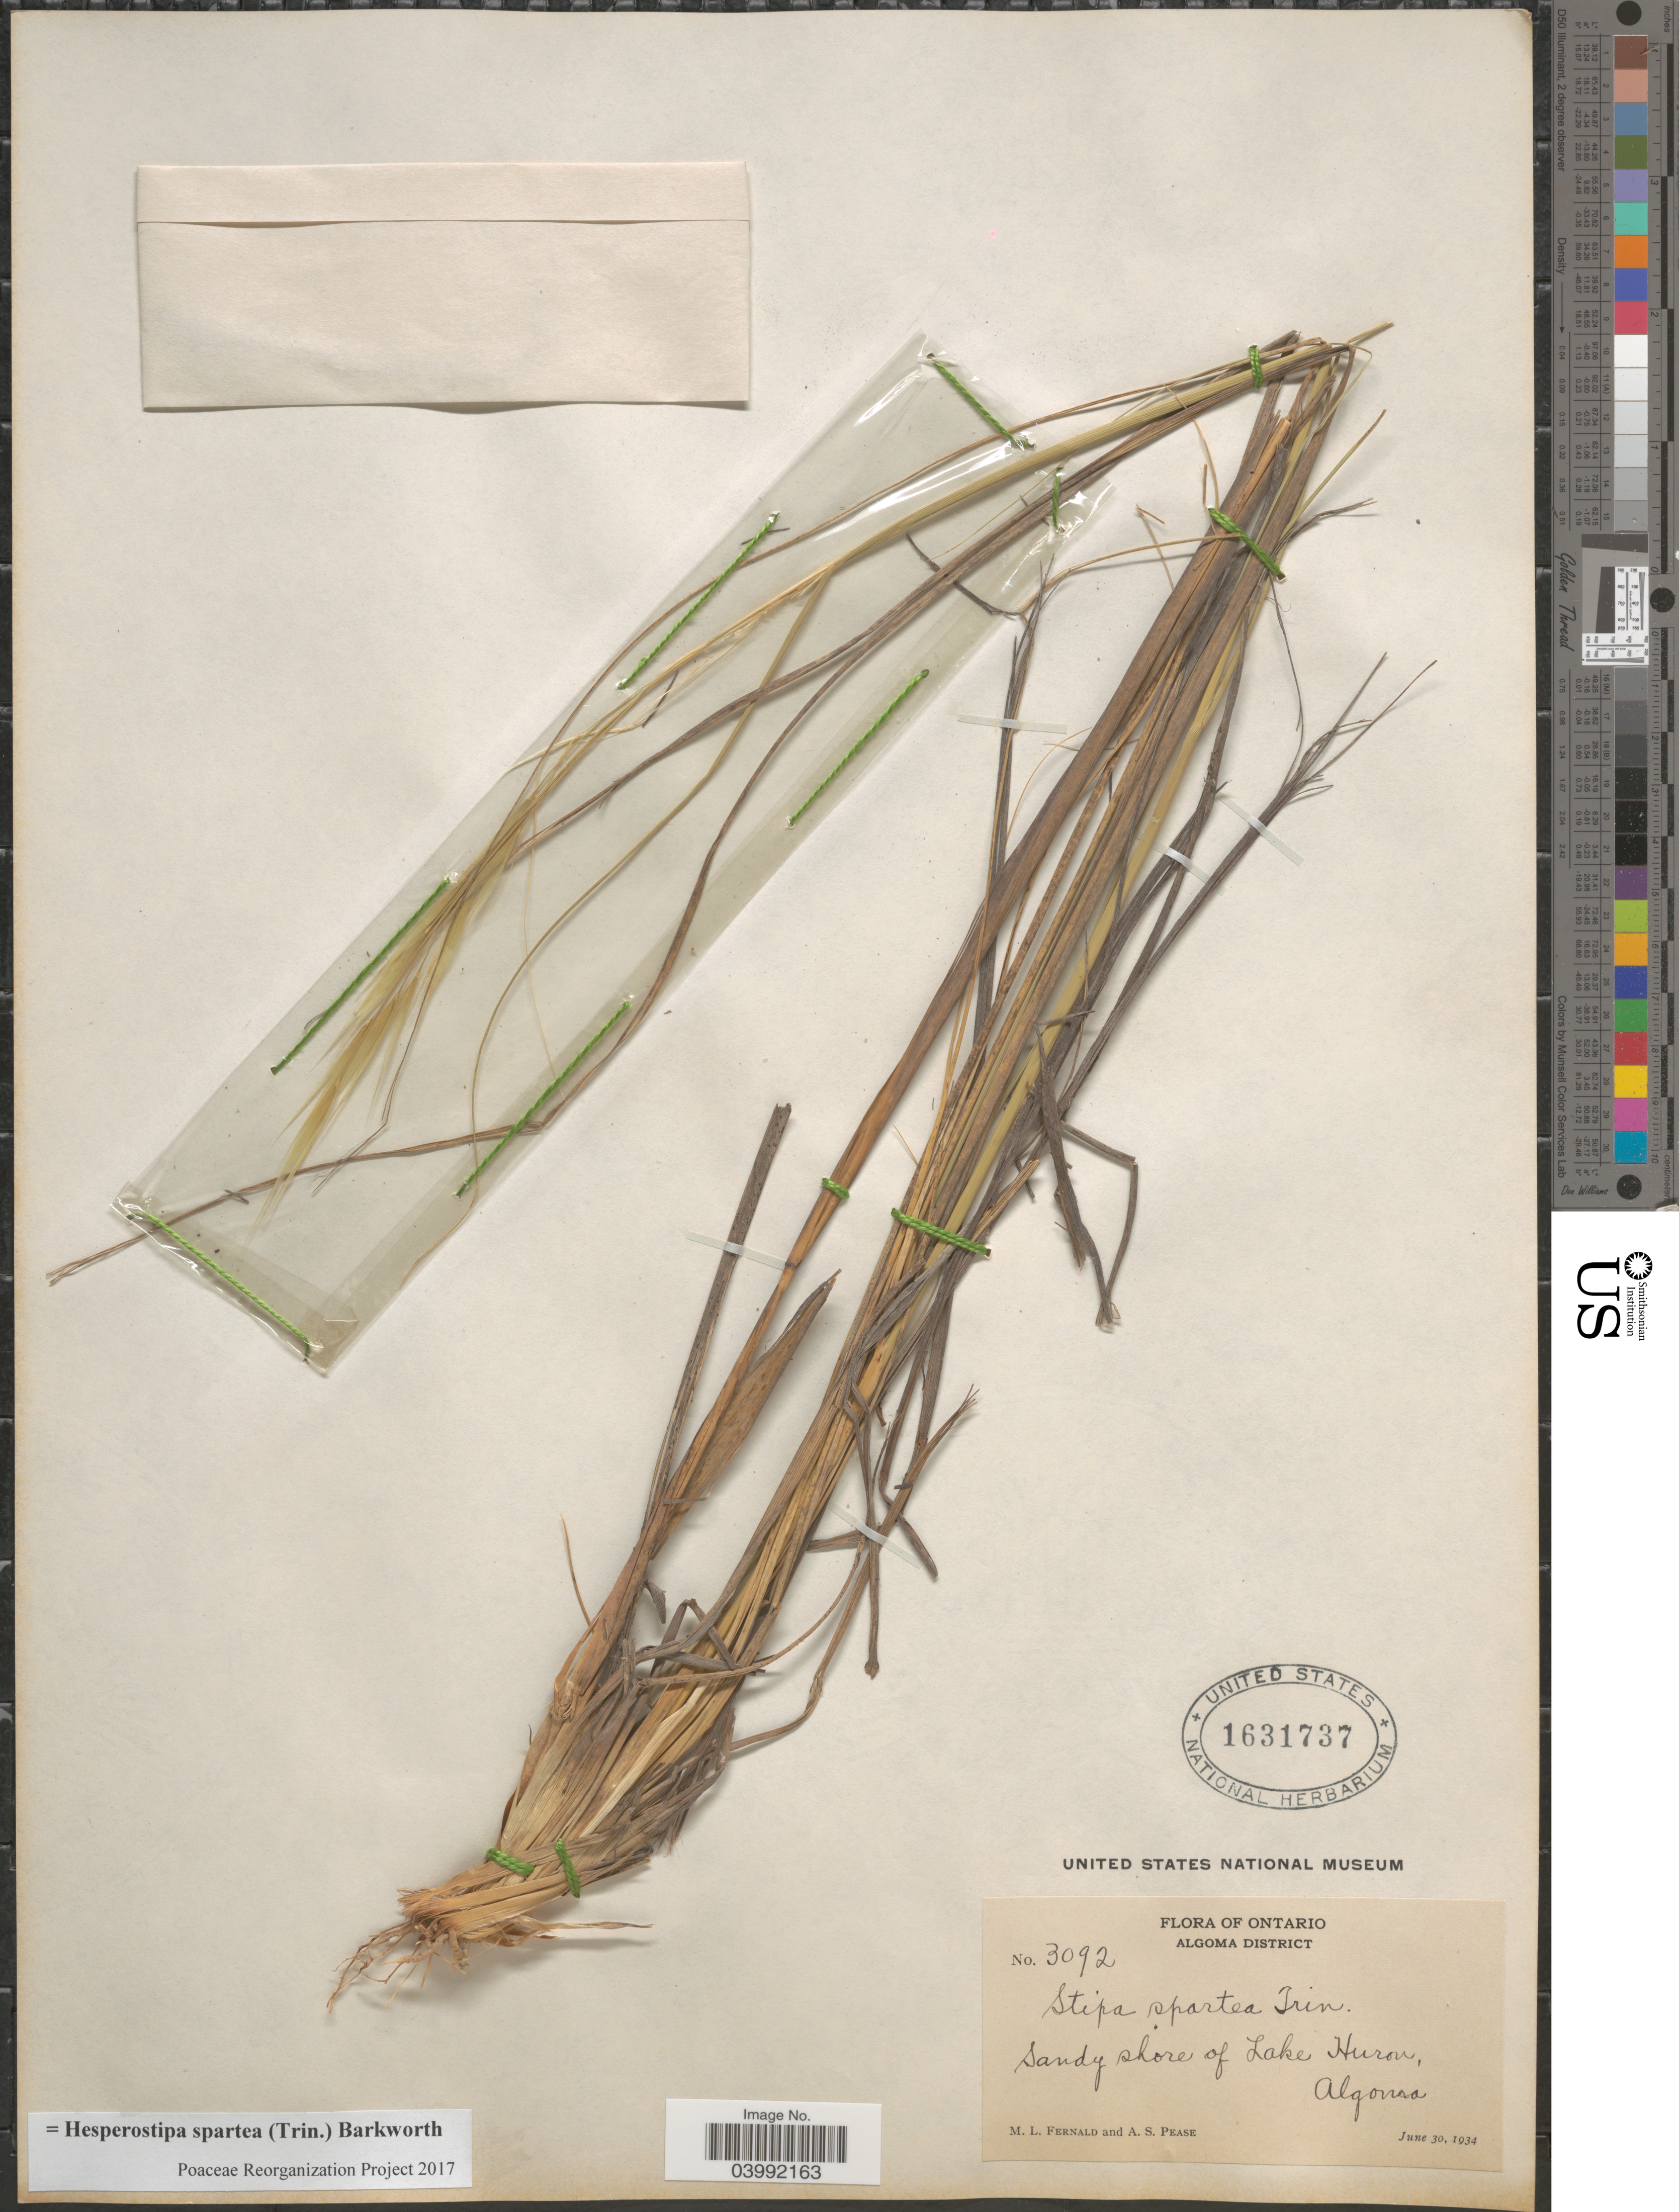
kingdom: Plantae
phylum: Tracheophyta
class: Liliopsida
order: Poales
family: Poaceae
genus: Hesperostipa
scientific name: Hesperostipa spartea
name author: (Trin.) Barkworth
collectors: M. L. Fernald & A. S. Pease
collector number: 3092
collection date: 1934-06-30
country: Canada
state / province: Ontario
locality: Algoma District. Sandy shore of Lake Huron, Algoma.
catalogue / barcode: US 1631737